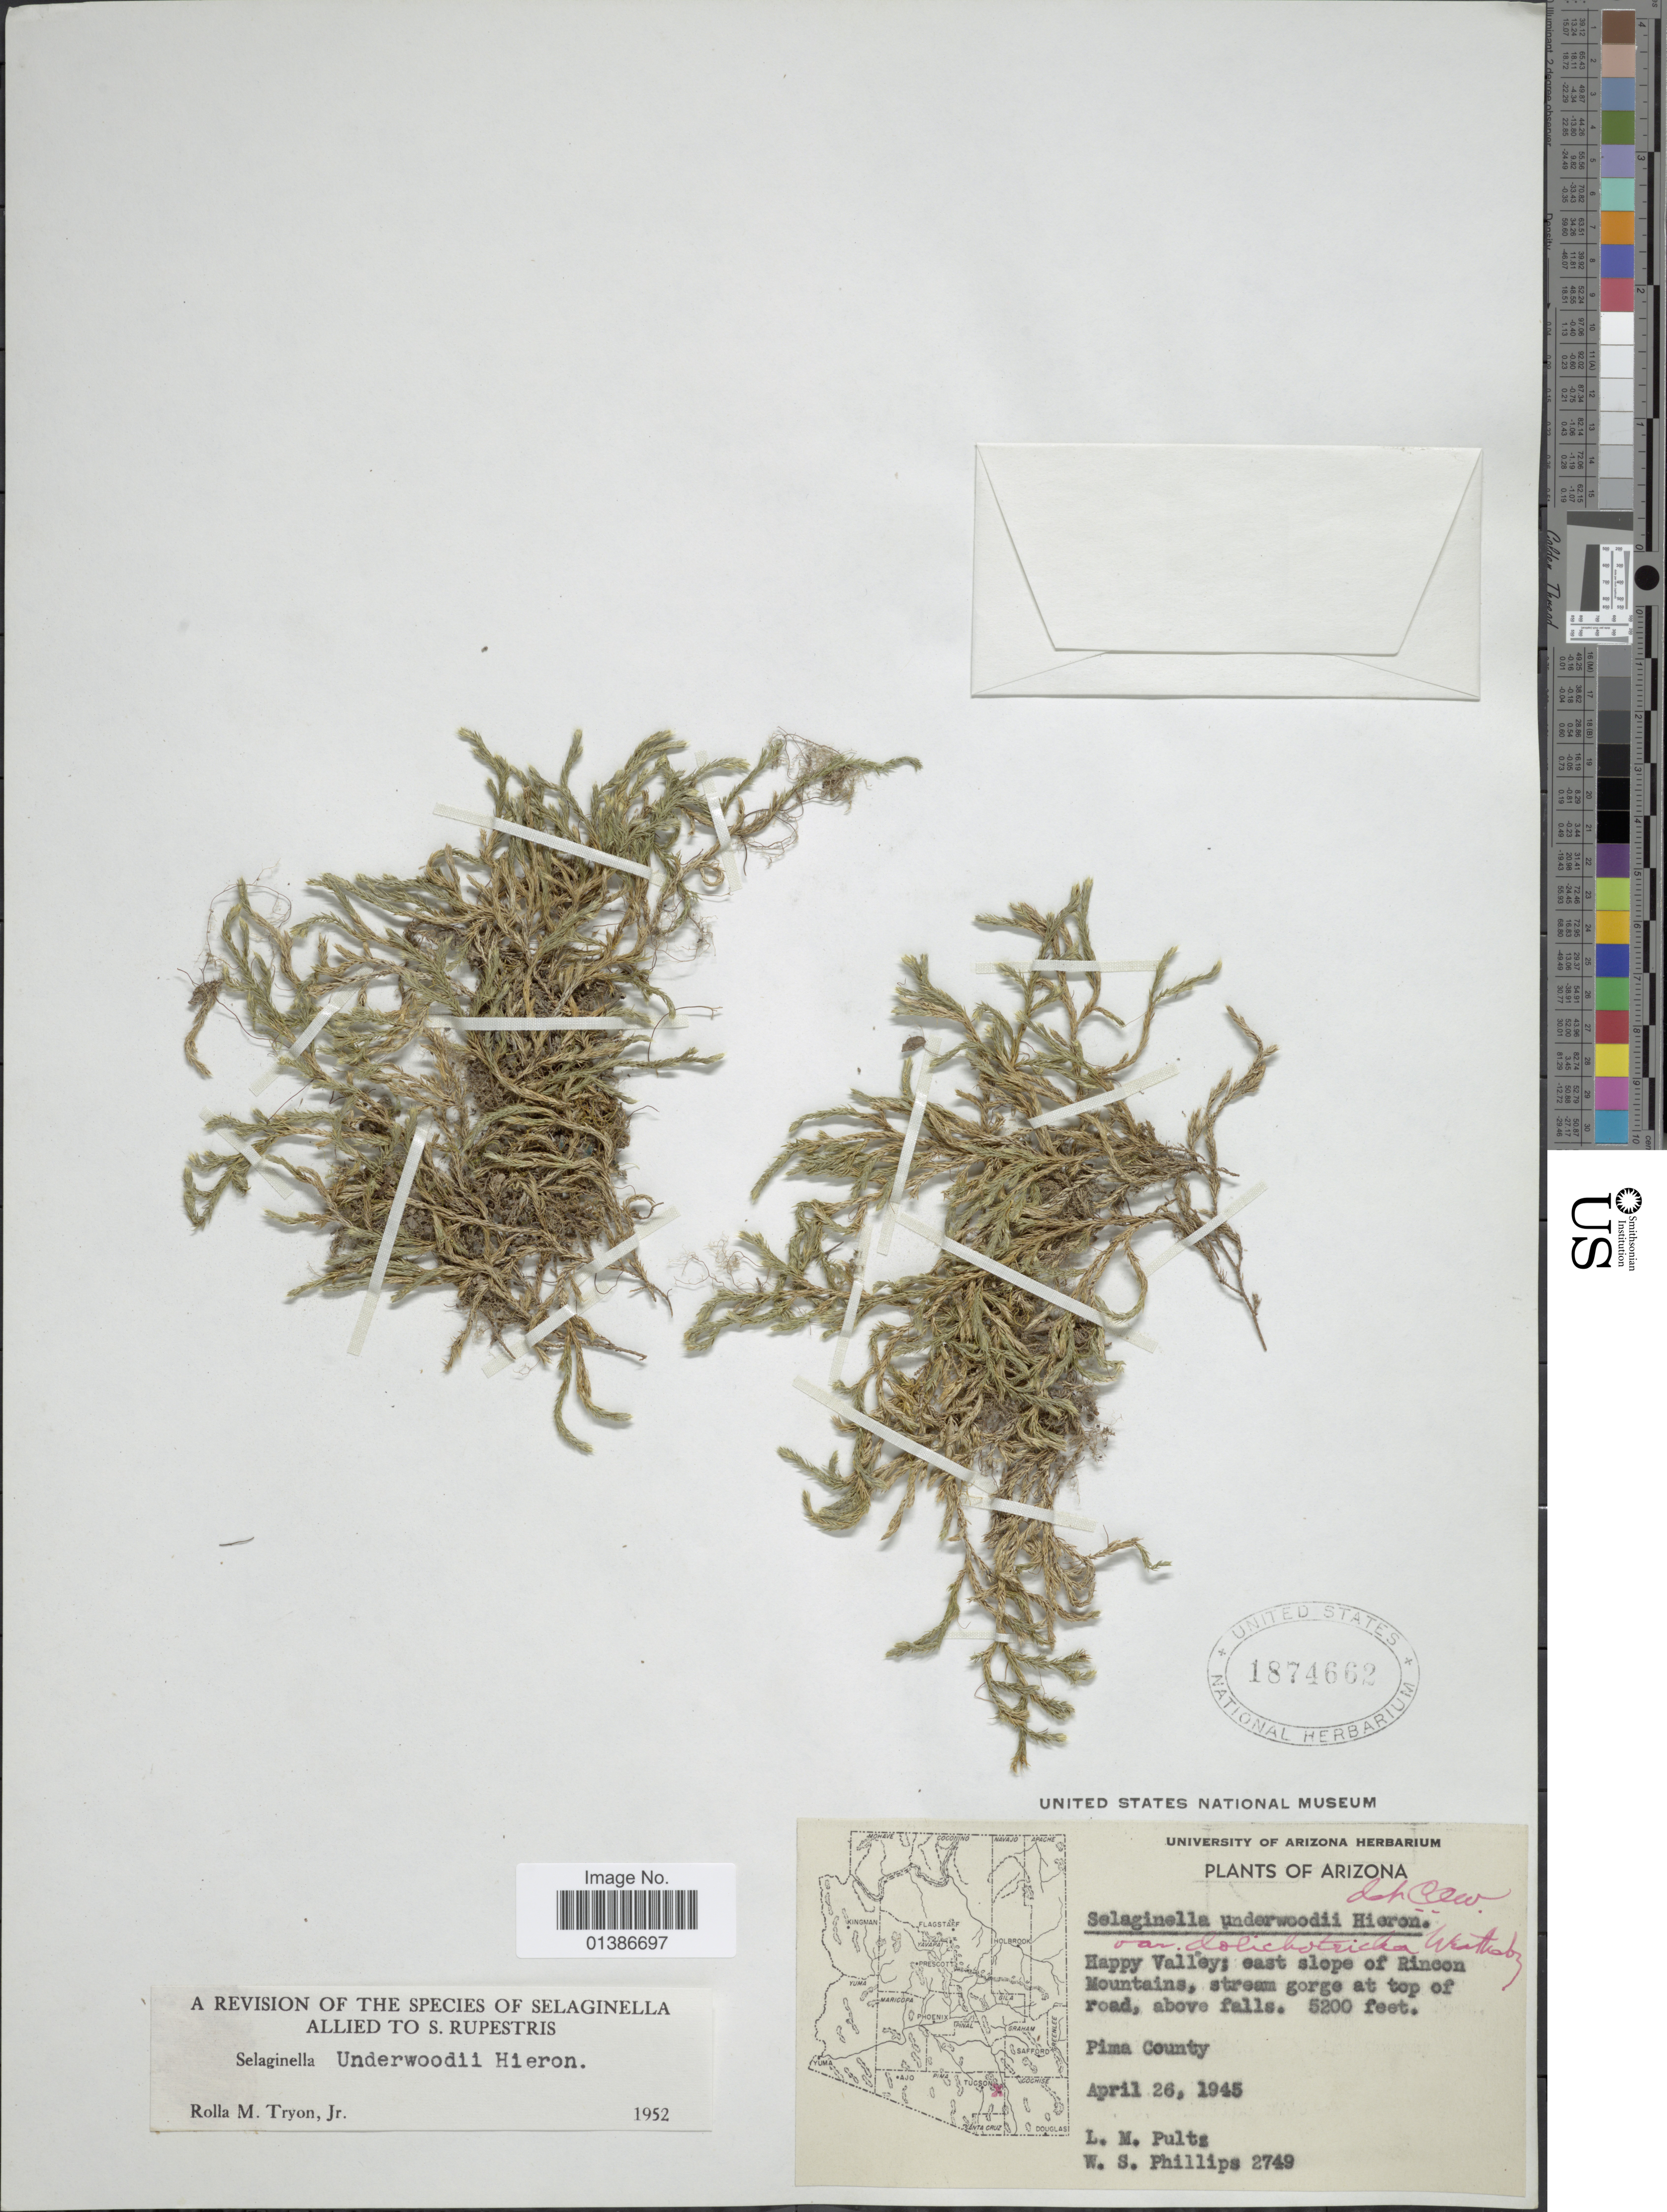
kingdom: Plantae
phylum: Tracheophyta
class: Lycopodiopsida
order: Selaginellales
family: Selaginellaceae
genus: Selaginella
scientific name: Selaginella underwoodii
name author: Hieron.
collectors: L. Pultz & W. S. Phillips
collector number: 2749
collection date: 1945-04-26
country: United States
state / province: Arizona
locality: Happey Valley; east slope of Rincon Mountains, stream gorge at top of road, above falls, Pima County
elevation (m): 1585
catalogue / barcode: US 1874662